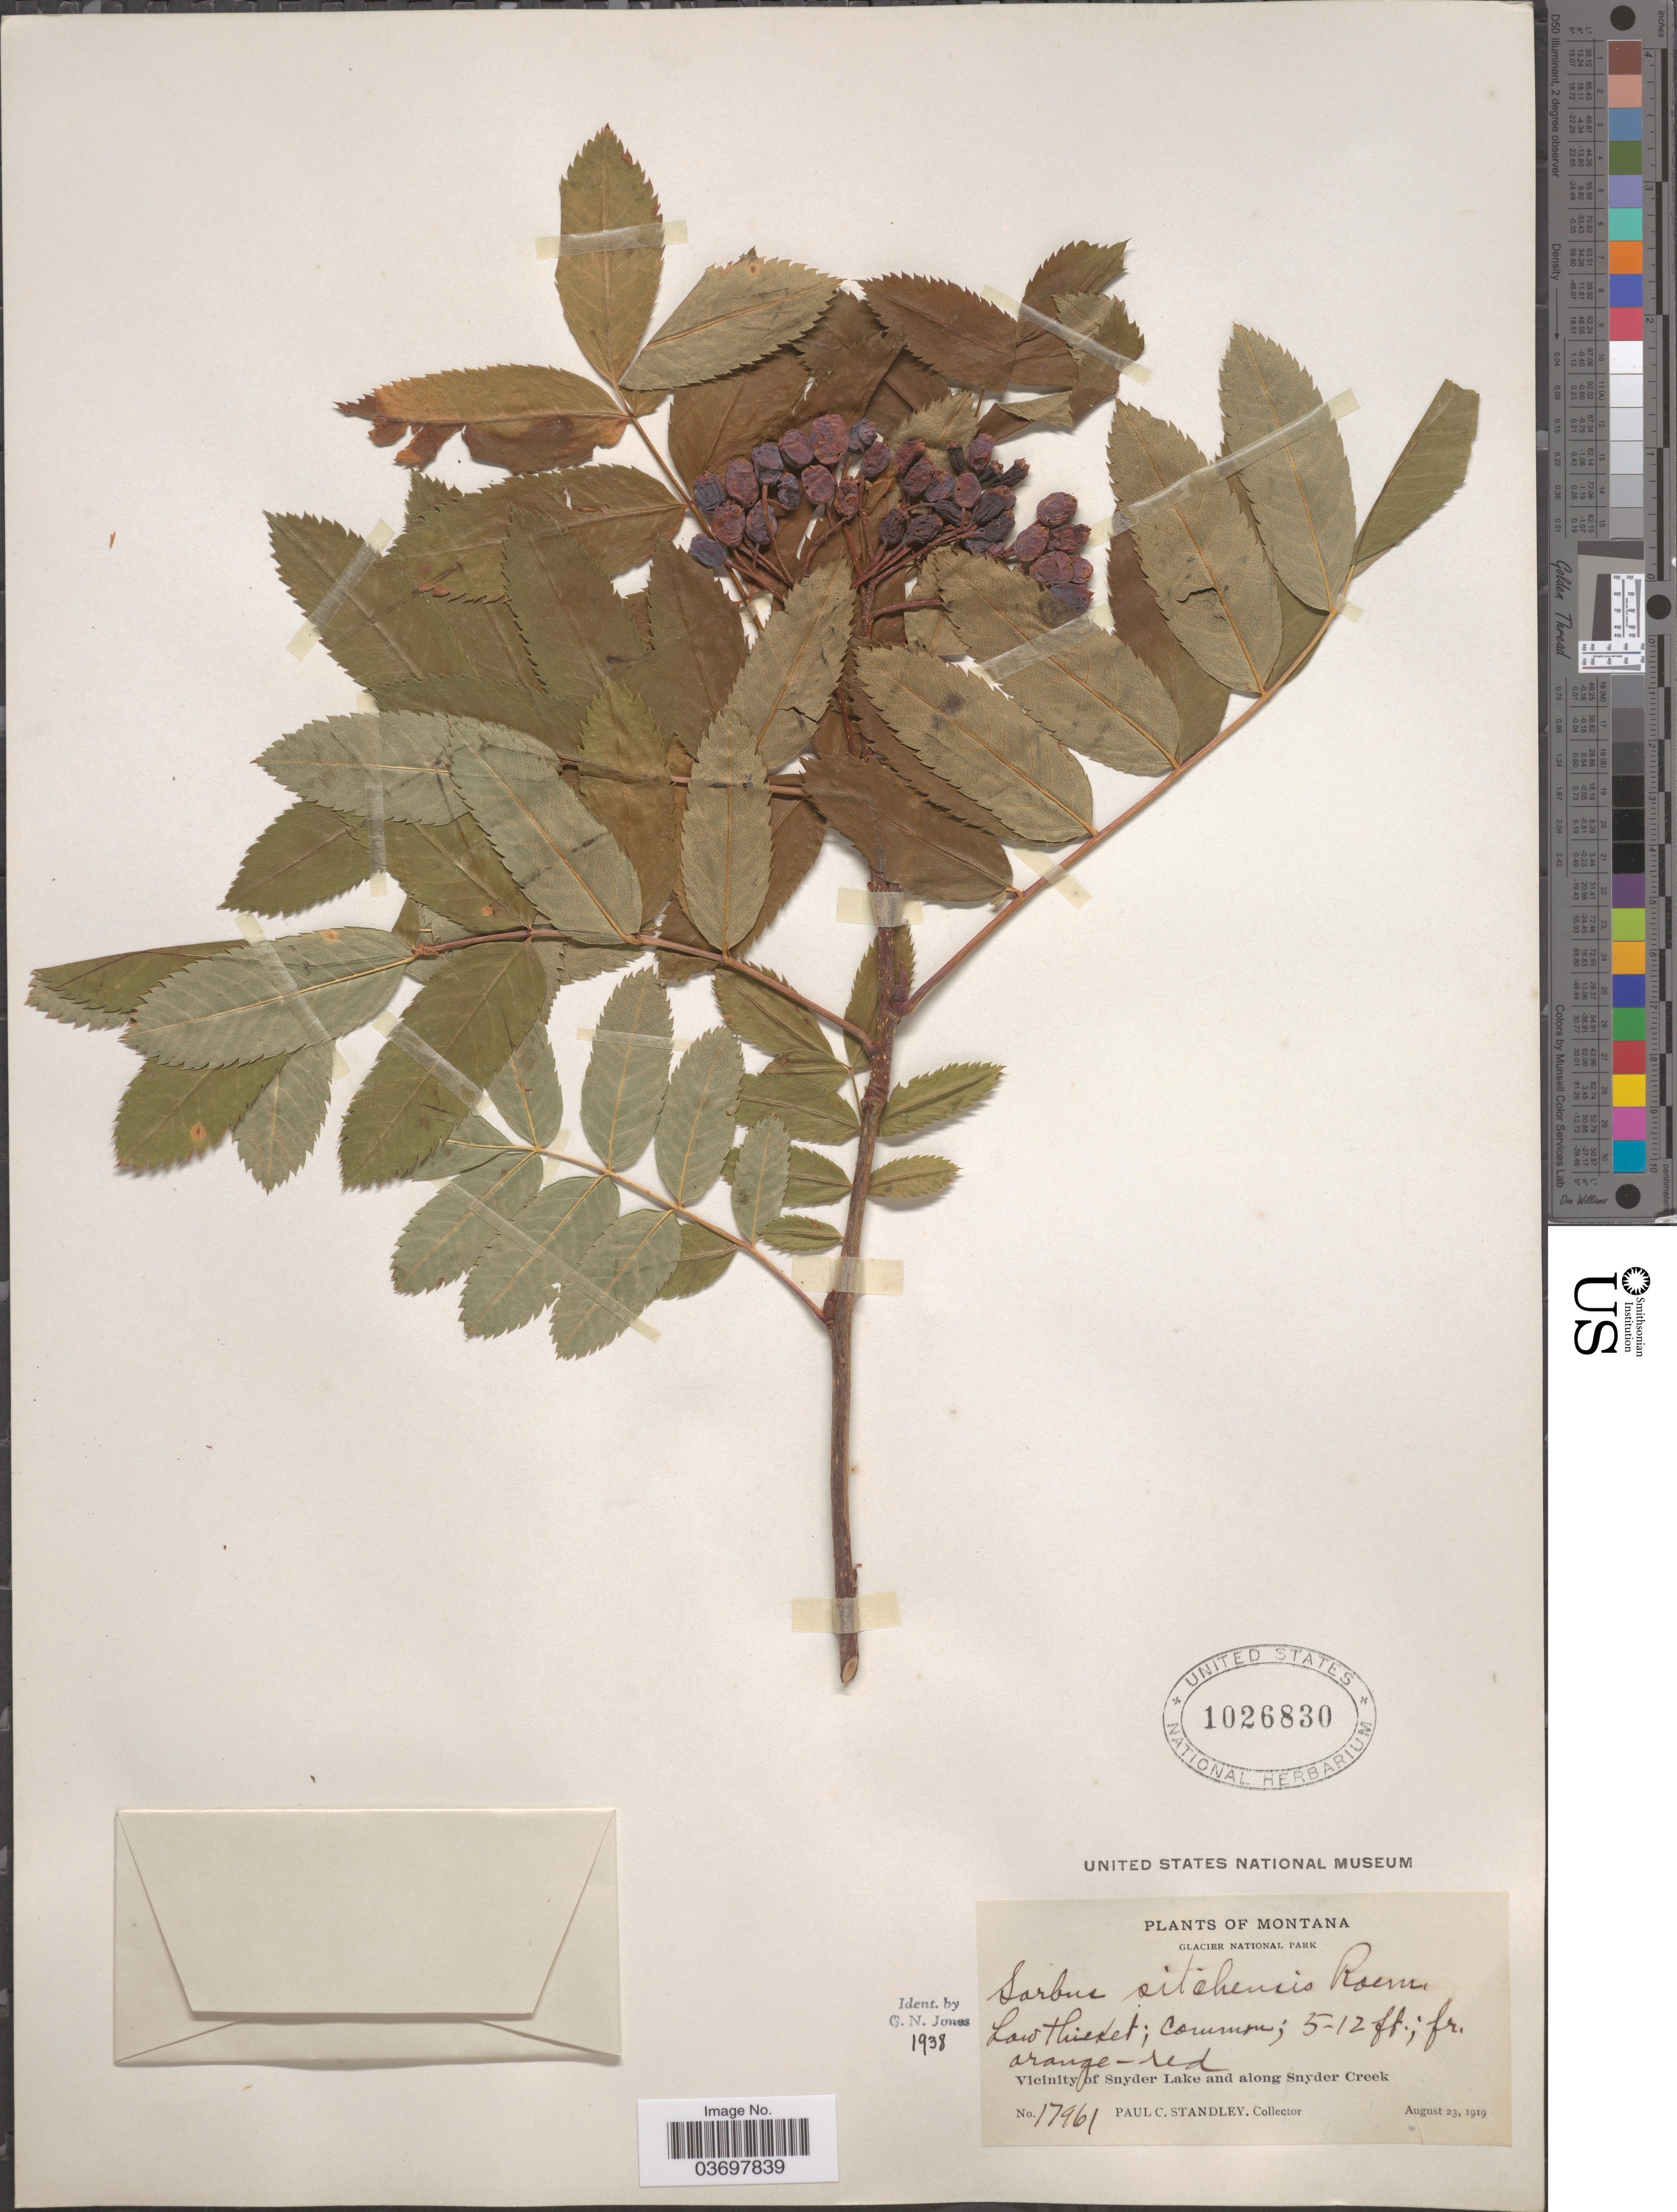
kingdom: Plantae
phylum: Tracheophyta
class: Magnoliopsida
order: Rosales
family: Rosaceae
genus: Sorbus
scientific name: Sorbus sitchensis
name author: M. Roem.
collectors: P. C. Standley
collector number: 17961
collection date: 1919-08-23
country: United States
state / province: Montana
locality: Glacier National Park. Vicinity of Snyder Lake and along Snyder Creek.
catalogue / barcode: US 1026830